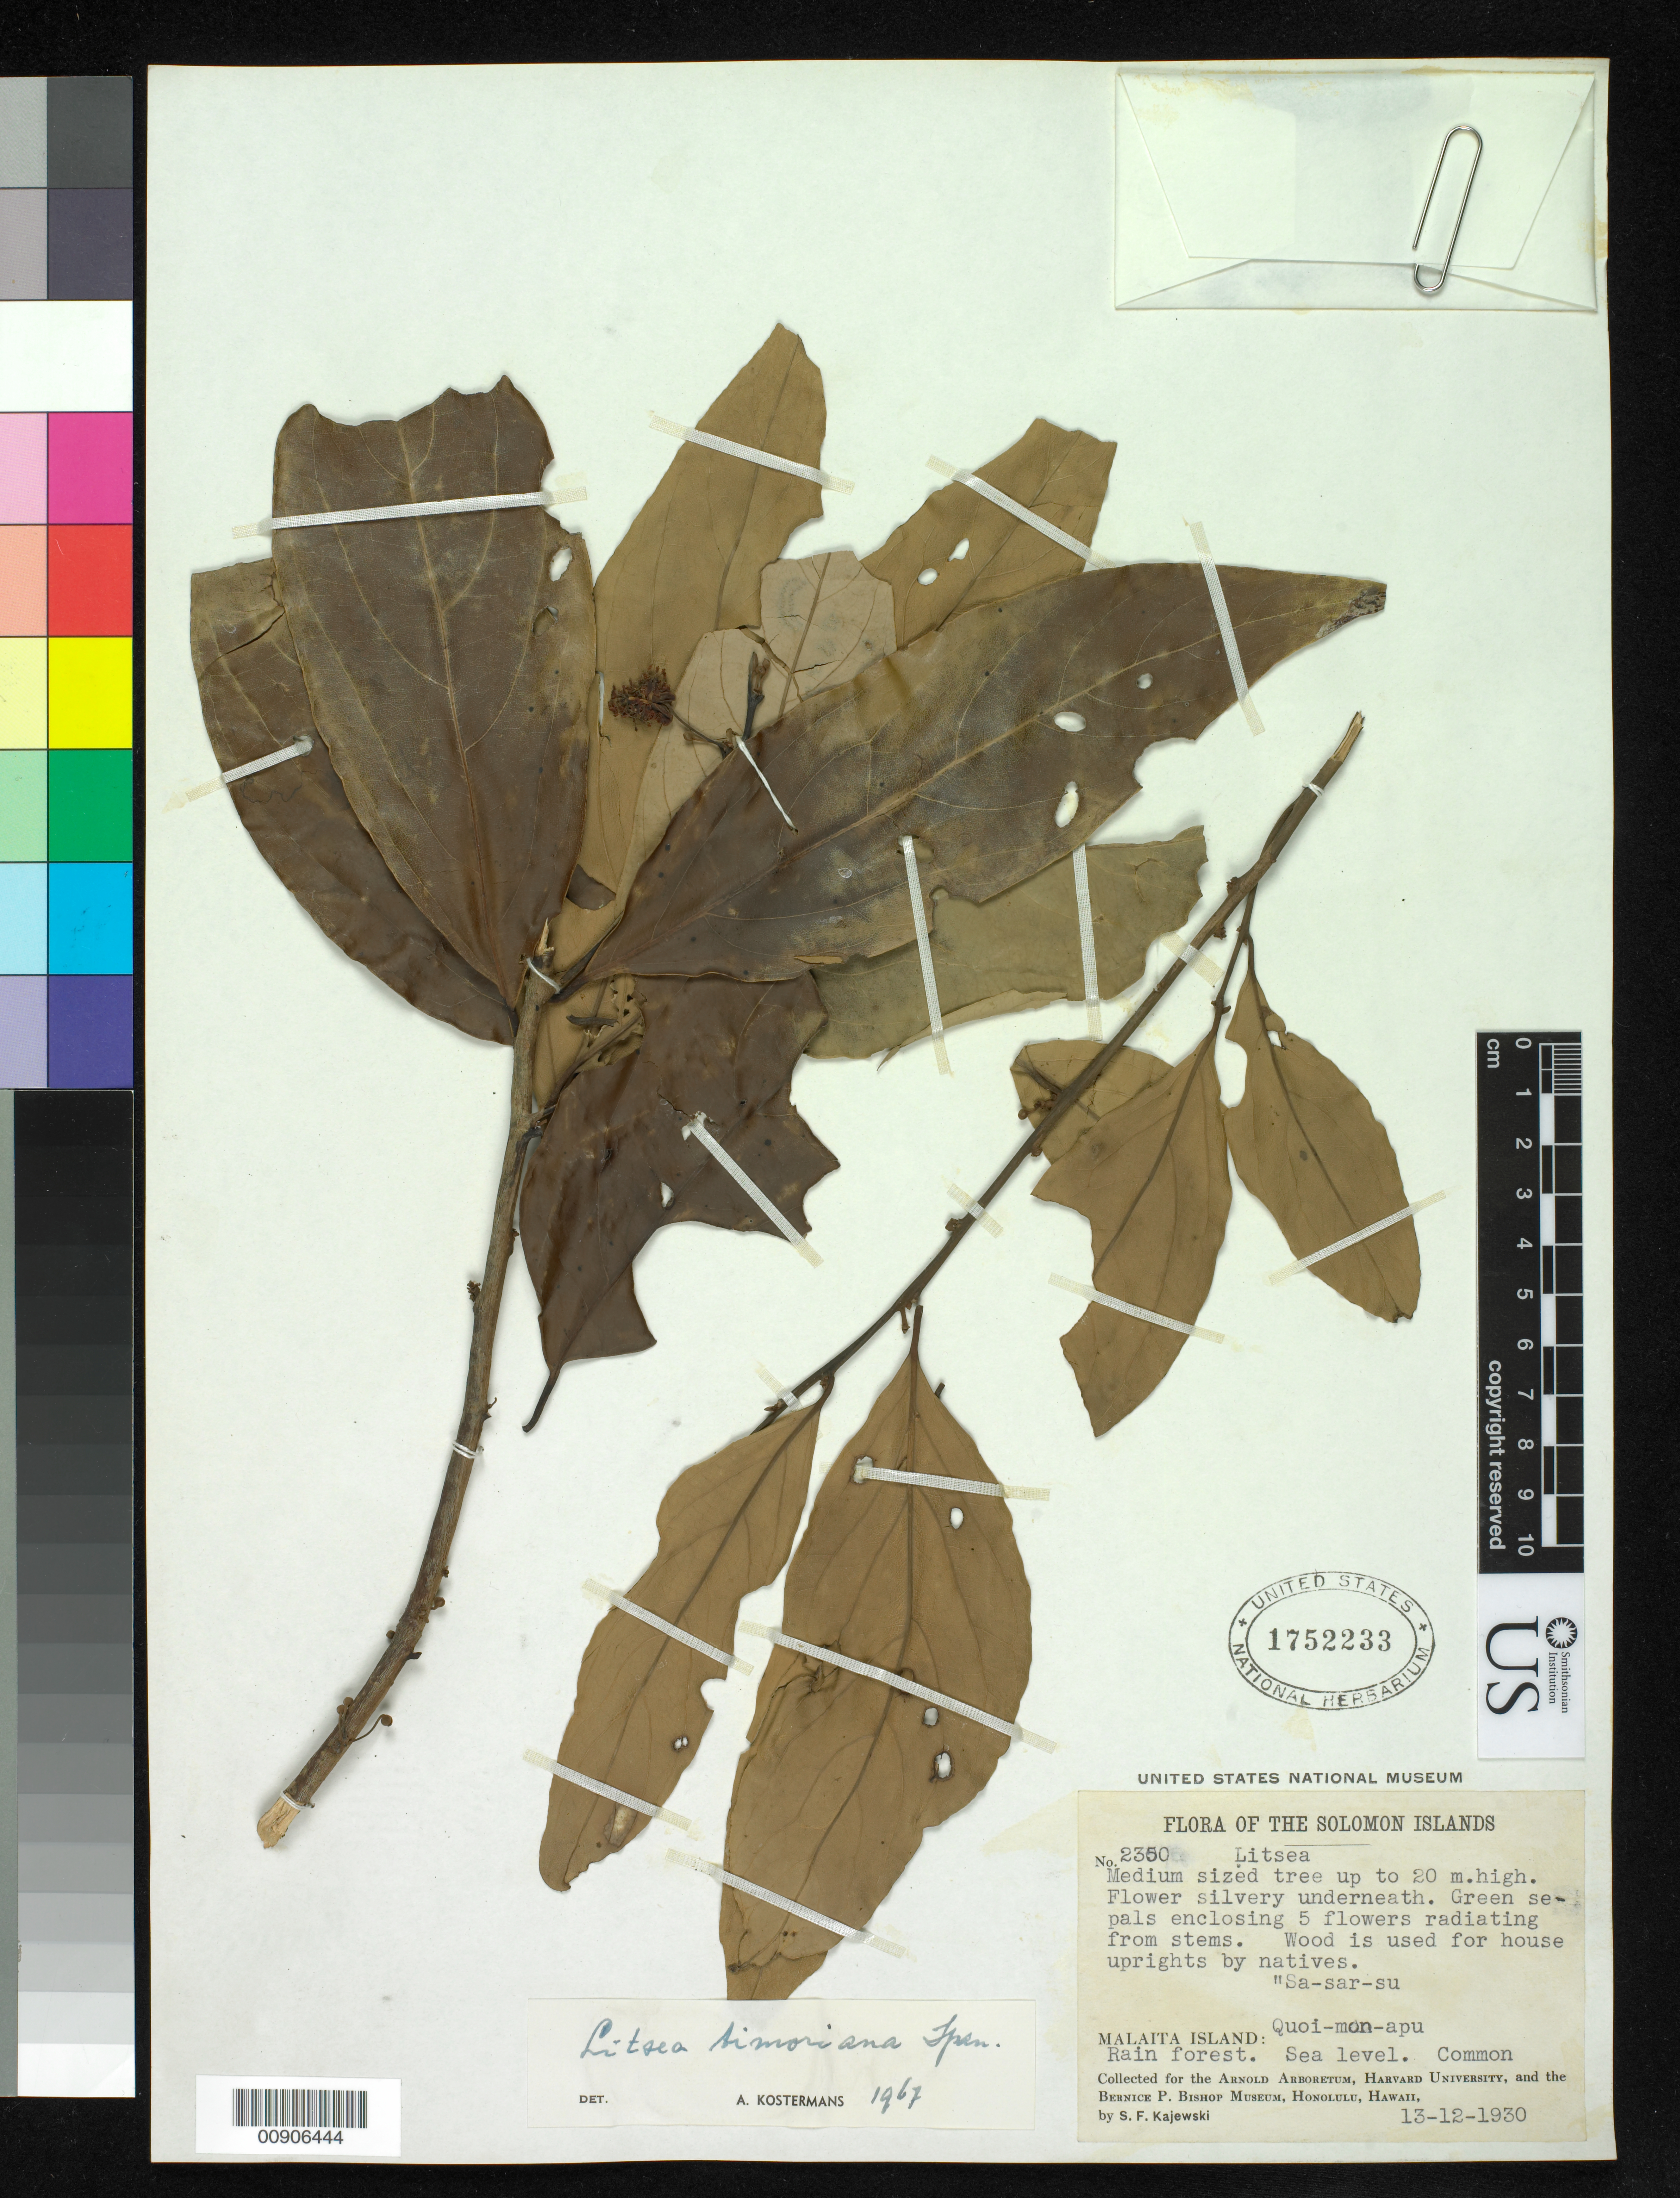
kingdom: Plantae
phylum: Tracheophyta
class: Magnoliopsida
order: Laurales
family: Lauraceae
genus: Litsea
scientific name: Litsea timoriana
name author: Span.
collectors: S. Kajewski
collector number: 2350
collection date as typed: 13 Dec 1930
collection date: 1930-12-13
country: Solomon Islands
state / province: Malaita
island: Malaita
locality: Quoimonapu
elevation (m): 0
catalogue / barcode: US 1752233